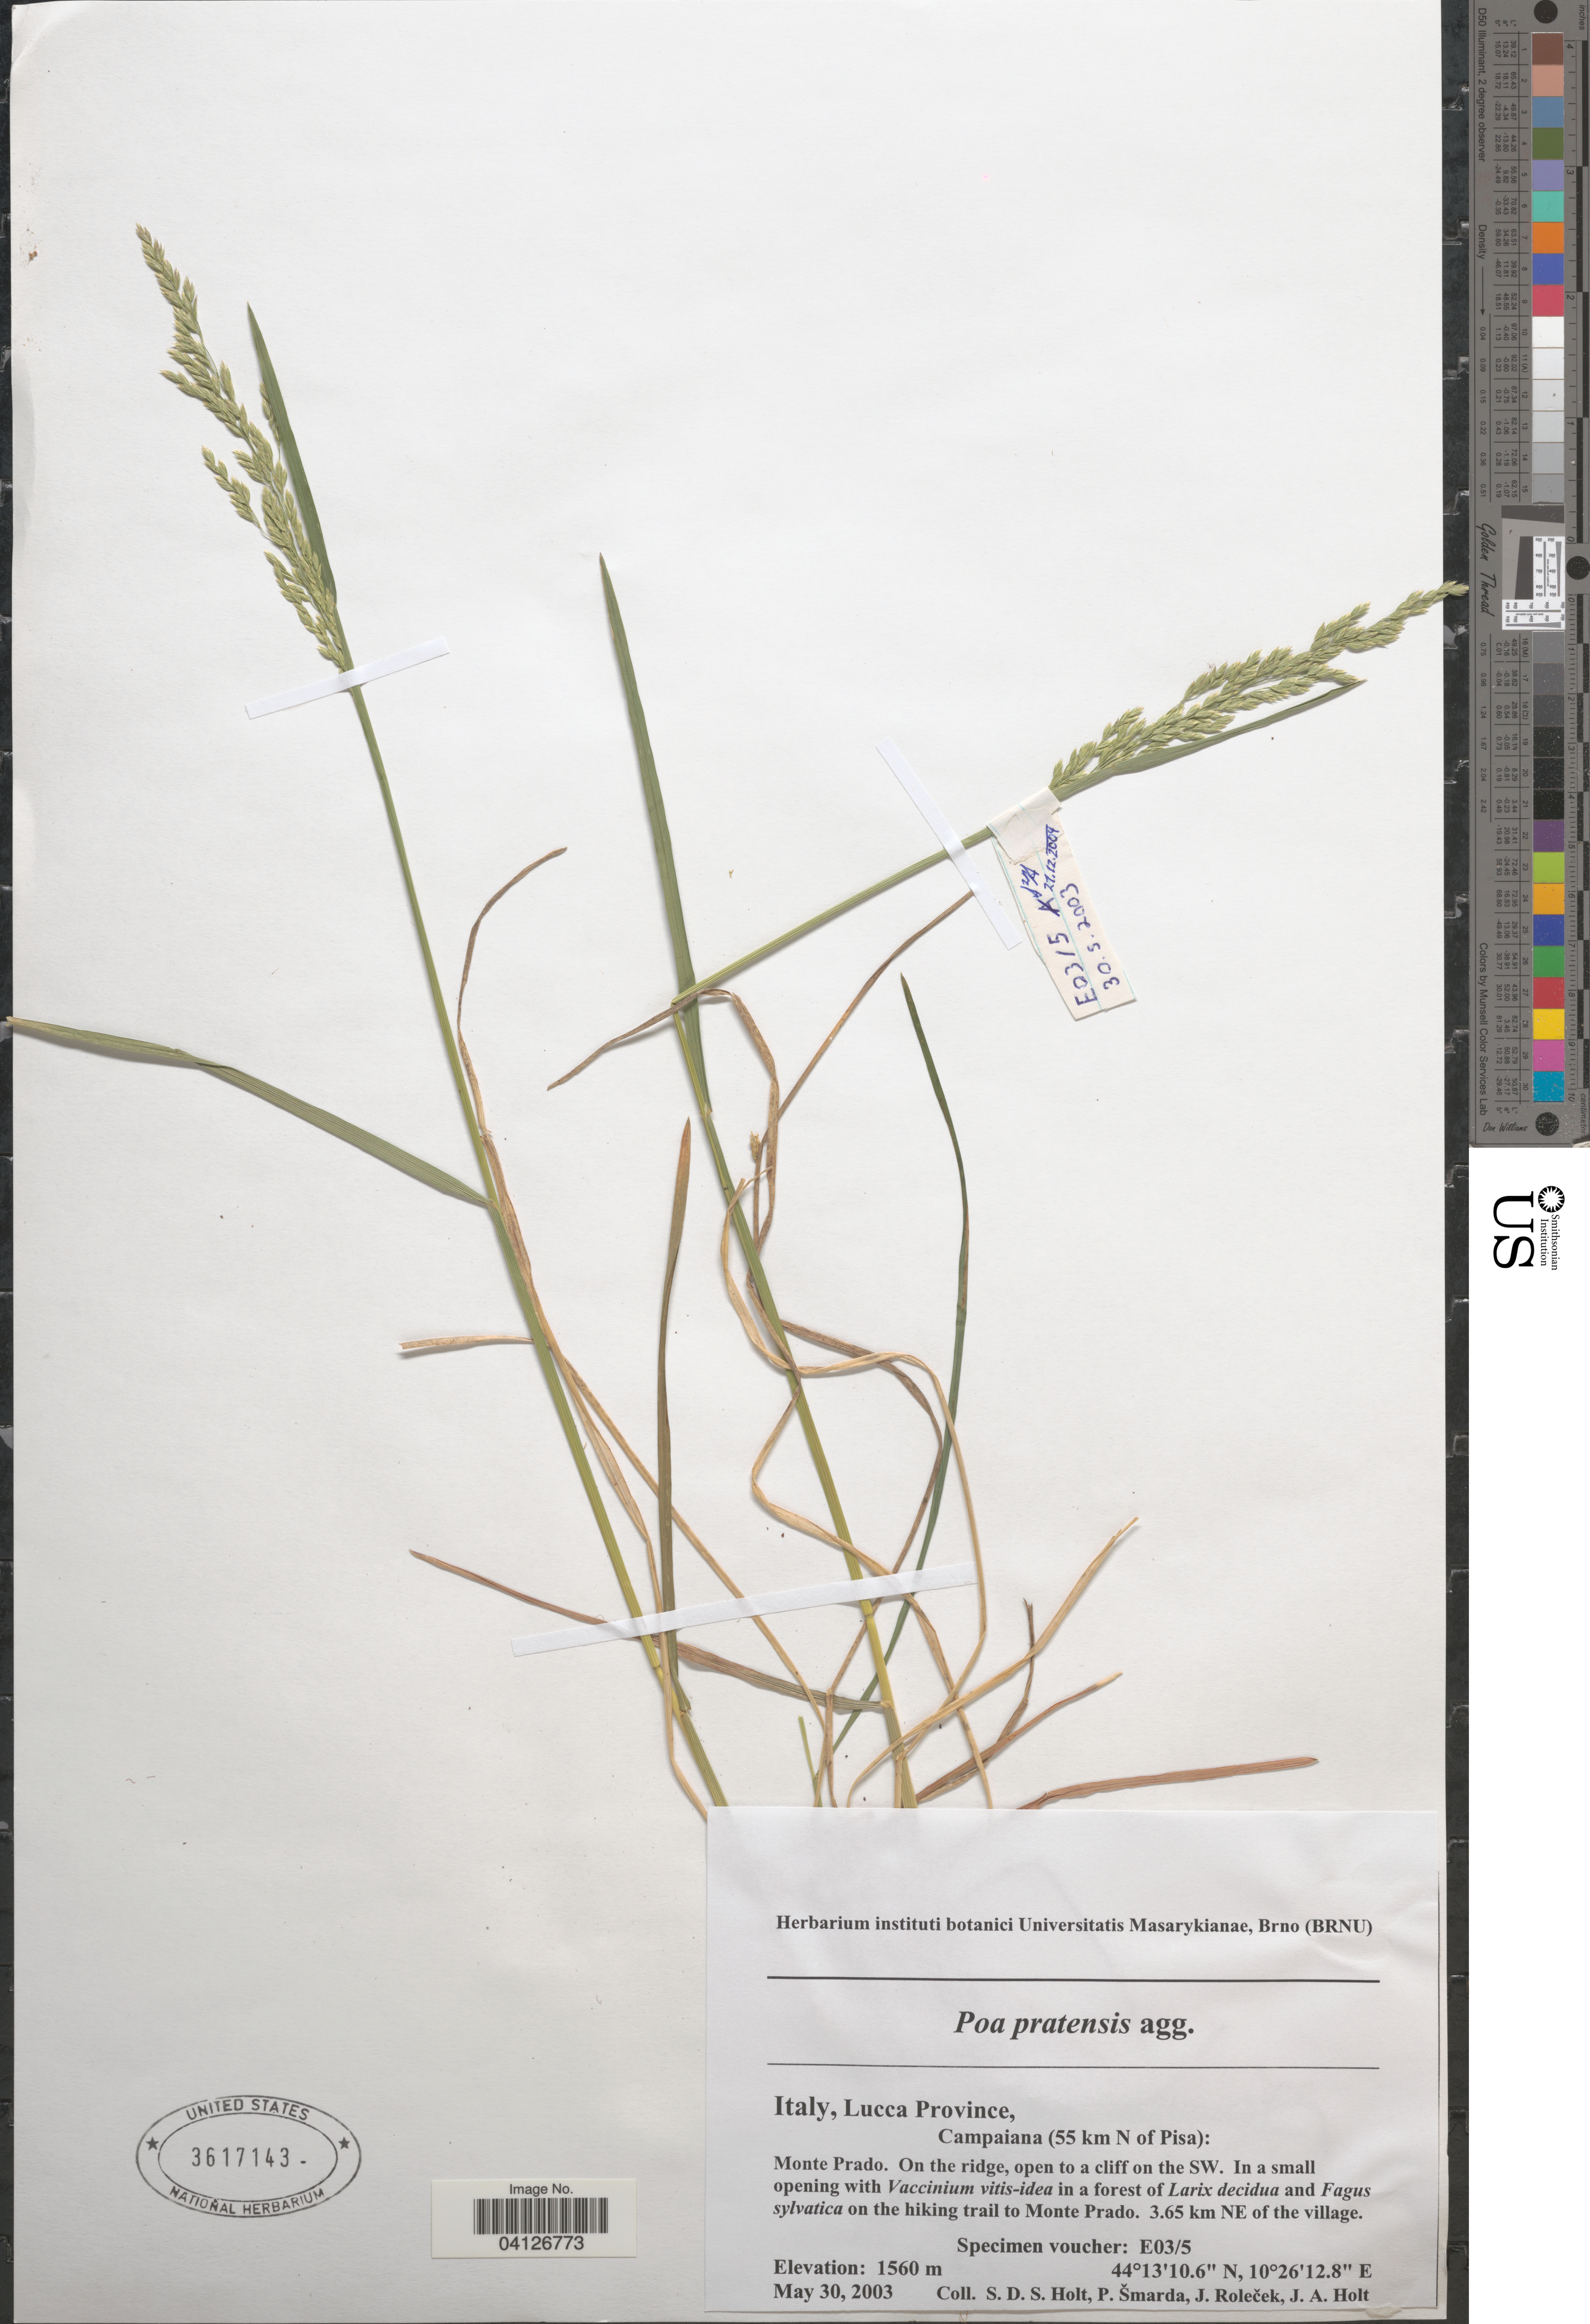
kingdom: Plantae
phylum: Tracheophyta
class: Liliopsida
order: Poales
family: Poaceae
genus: Poa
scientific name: Poa pratensis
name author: L.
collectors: S. Holt, P. Smarda, J. Roleček & J. A. Holt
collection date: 2003-05-30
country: Italy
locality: Lucca Province, Campaiana (55 km N of Pisa): Monte Prado. On the ridge, open to a cliff on the SW. On the hiking trail to Monte Prado. 3.65 km NE of the village.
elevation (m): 1560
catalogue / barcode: US 3617143